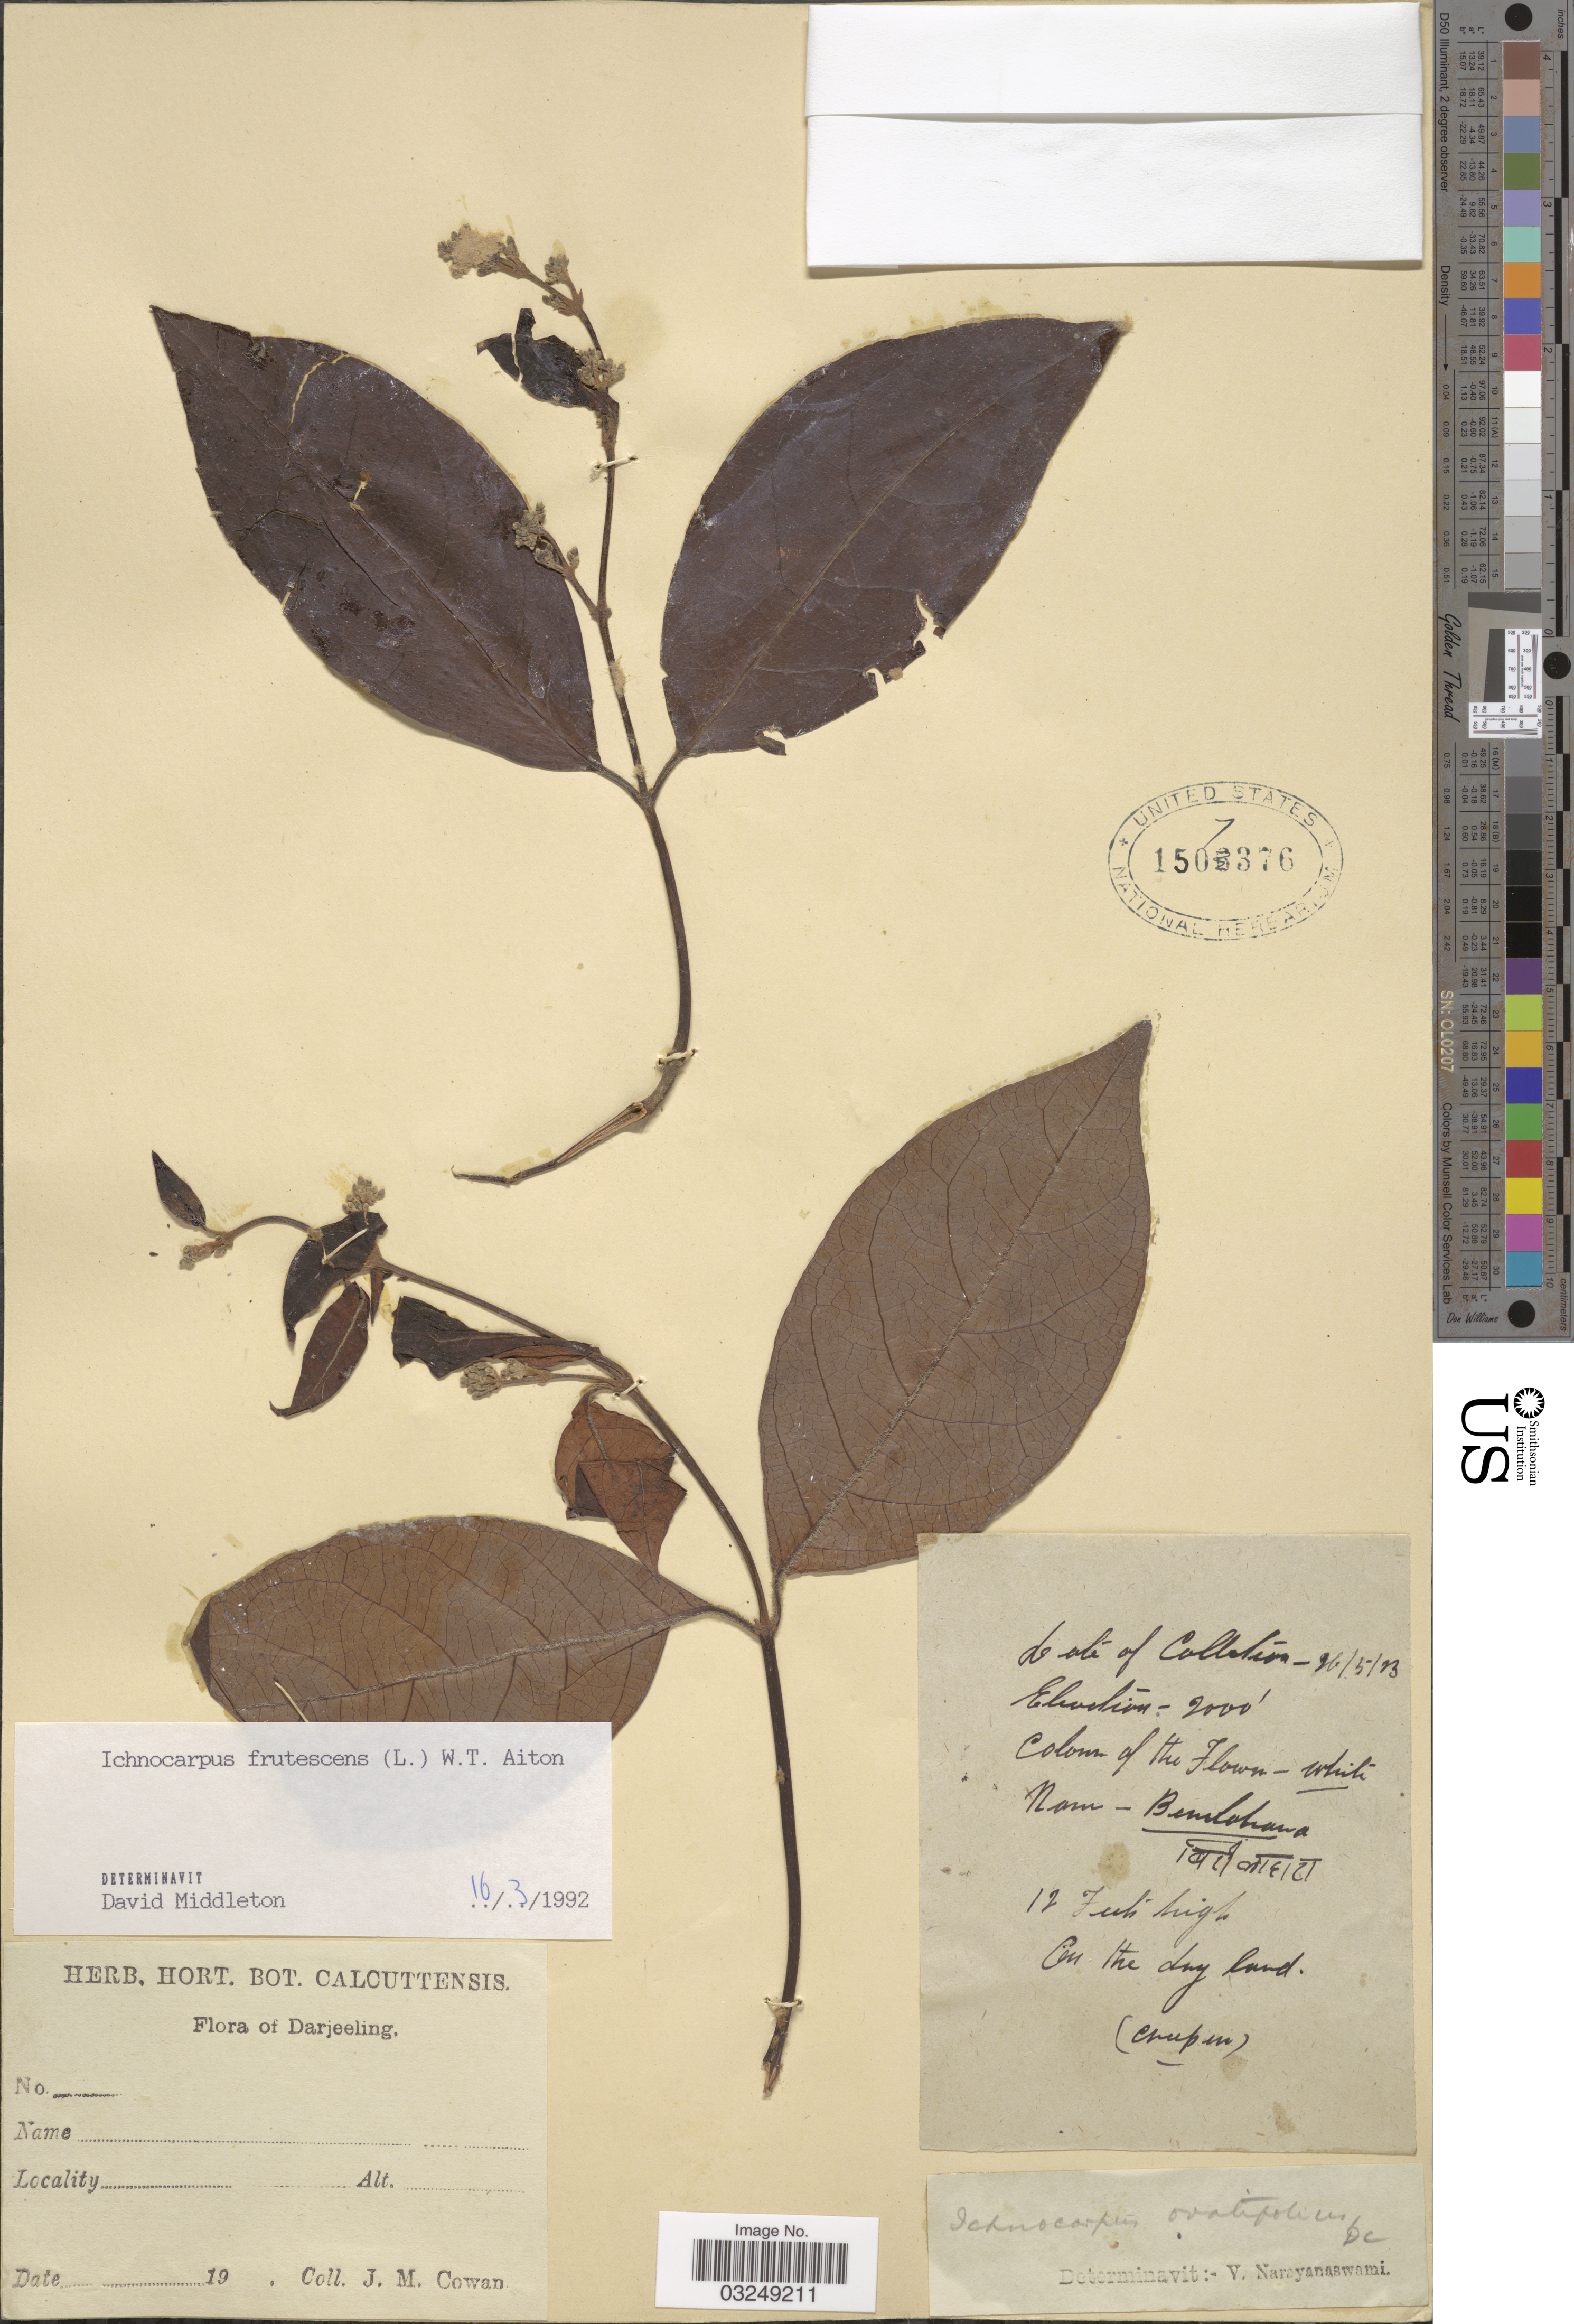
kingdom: Plantae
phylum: Tracheophyta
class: Magnoliopsida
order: Gentianales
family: Apocynaceae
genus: Ichnocarpus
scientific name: Ichnocarpus frutescens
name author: (L.) W.T. Aiton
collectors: J. M. Cowan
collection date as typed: Transcribed d/m/y: 26/5/23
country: India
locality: Darjeeling. Colom of the Flown.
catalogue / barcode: US 1507376